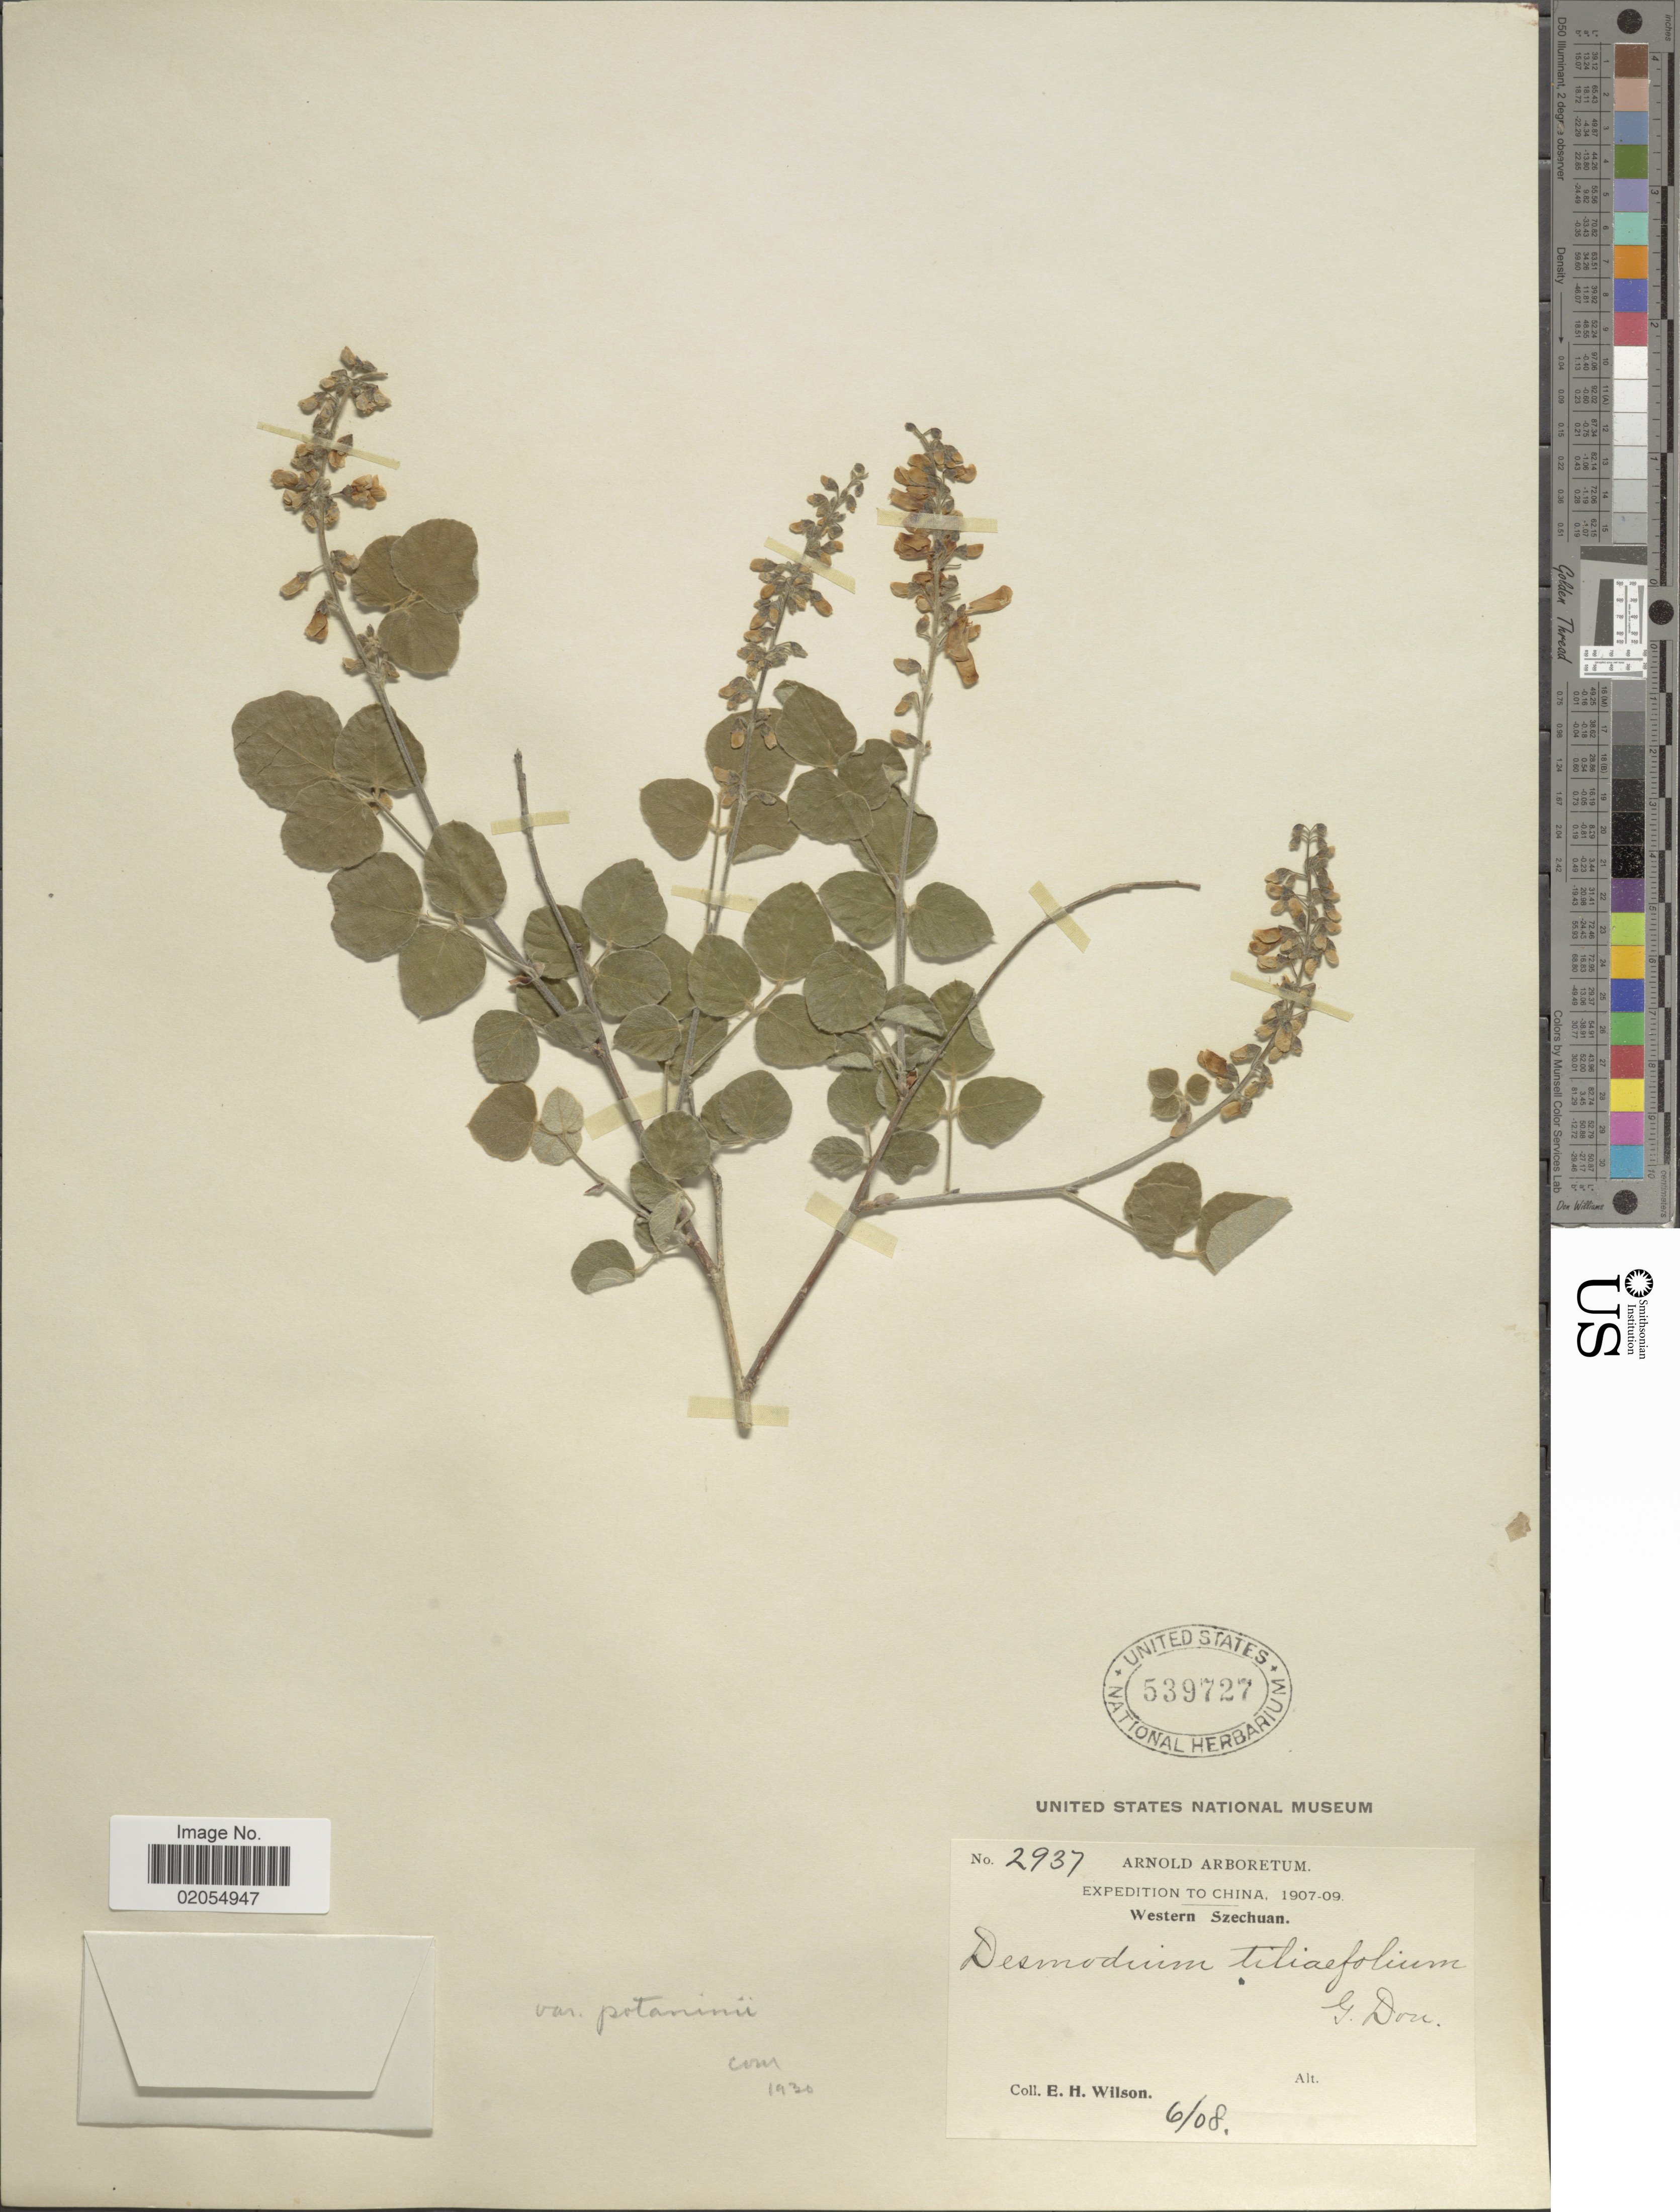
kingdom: Plantae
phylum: Tracheophyta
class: Magnoliopsida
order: Fabales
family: Fabaceae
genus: Sunhangia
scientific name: Sunhangia elegans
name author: (DC.) H. Ohashi & K. Ohashi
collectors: E. Wilson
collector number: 2937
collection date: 1908-06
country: China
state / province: Sichuan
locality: Western Szechuan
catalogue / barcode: US 539727